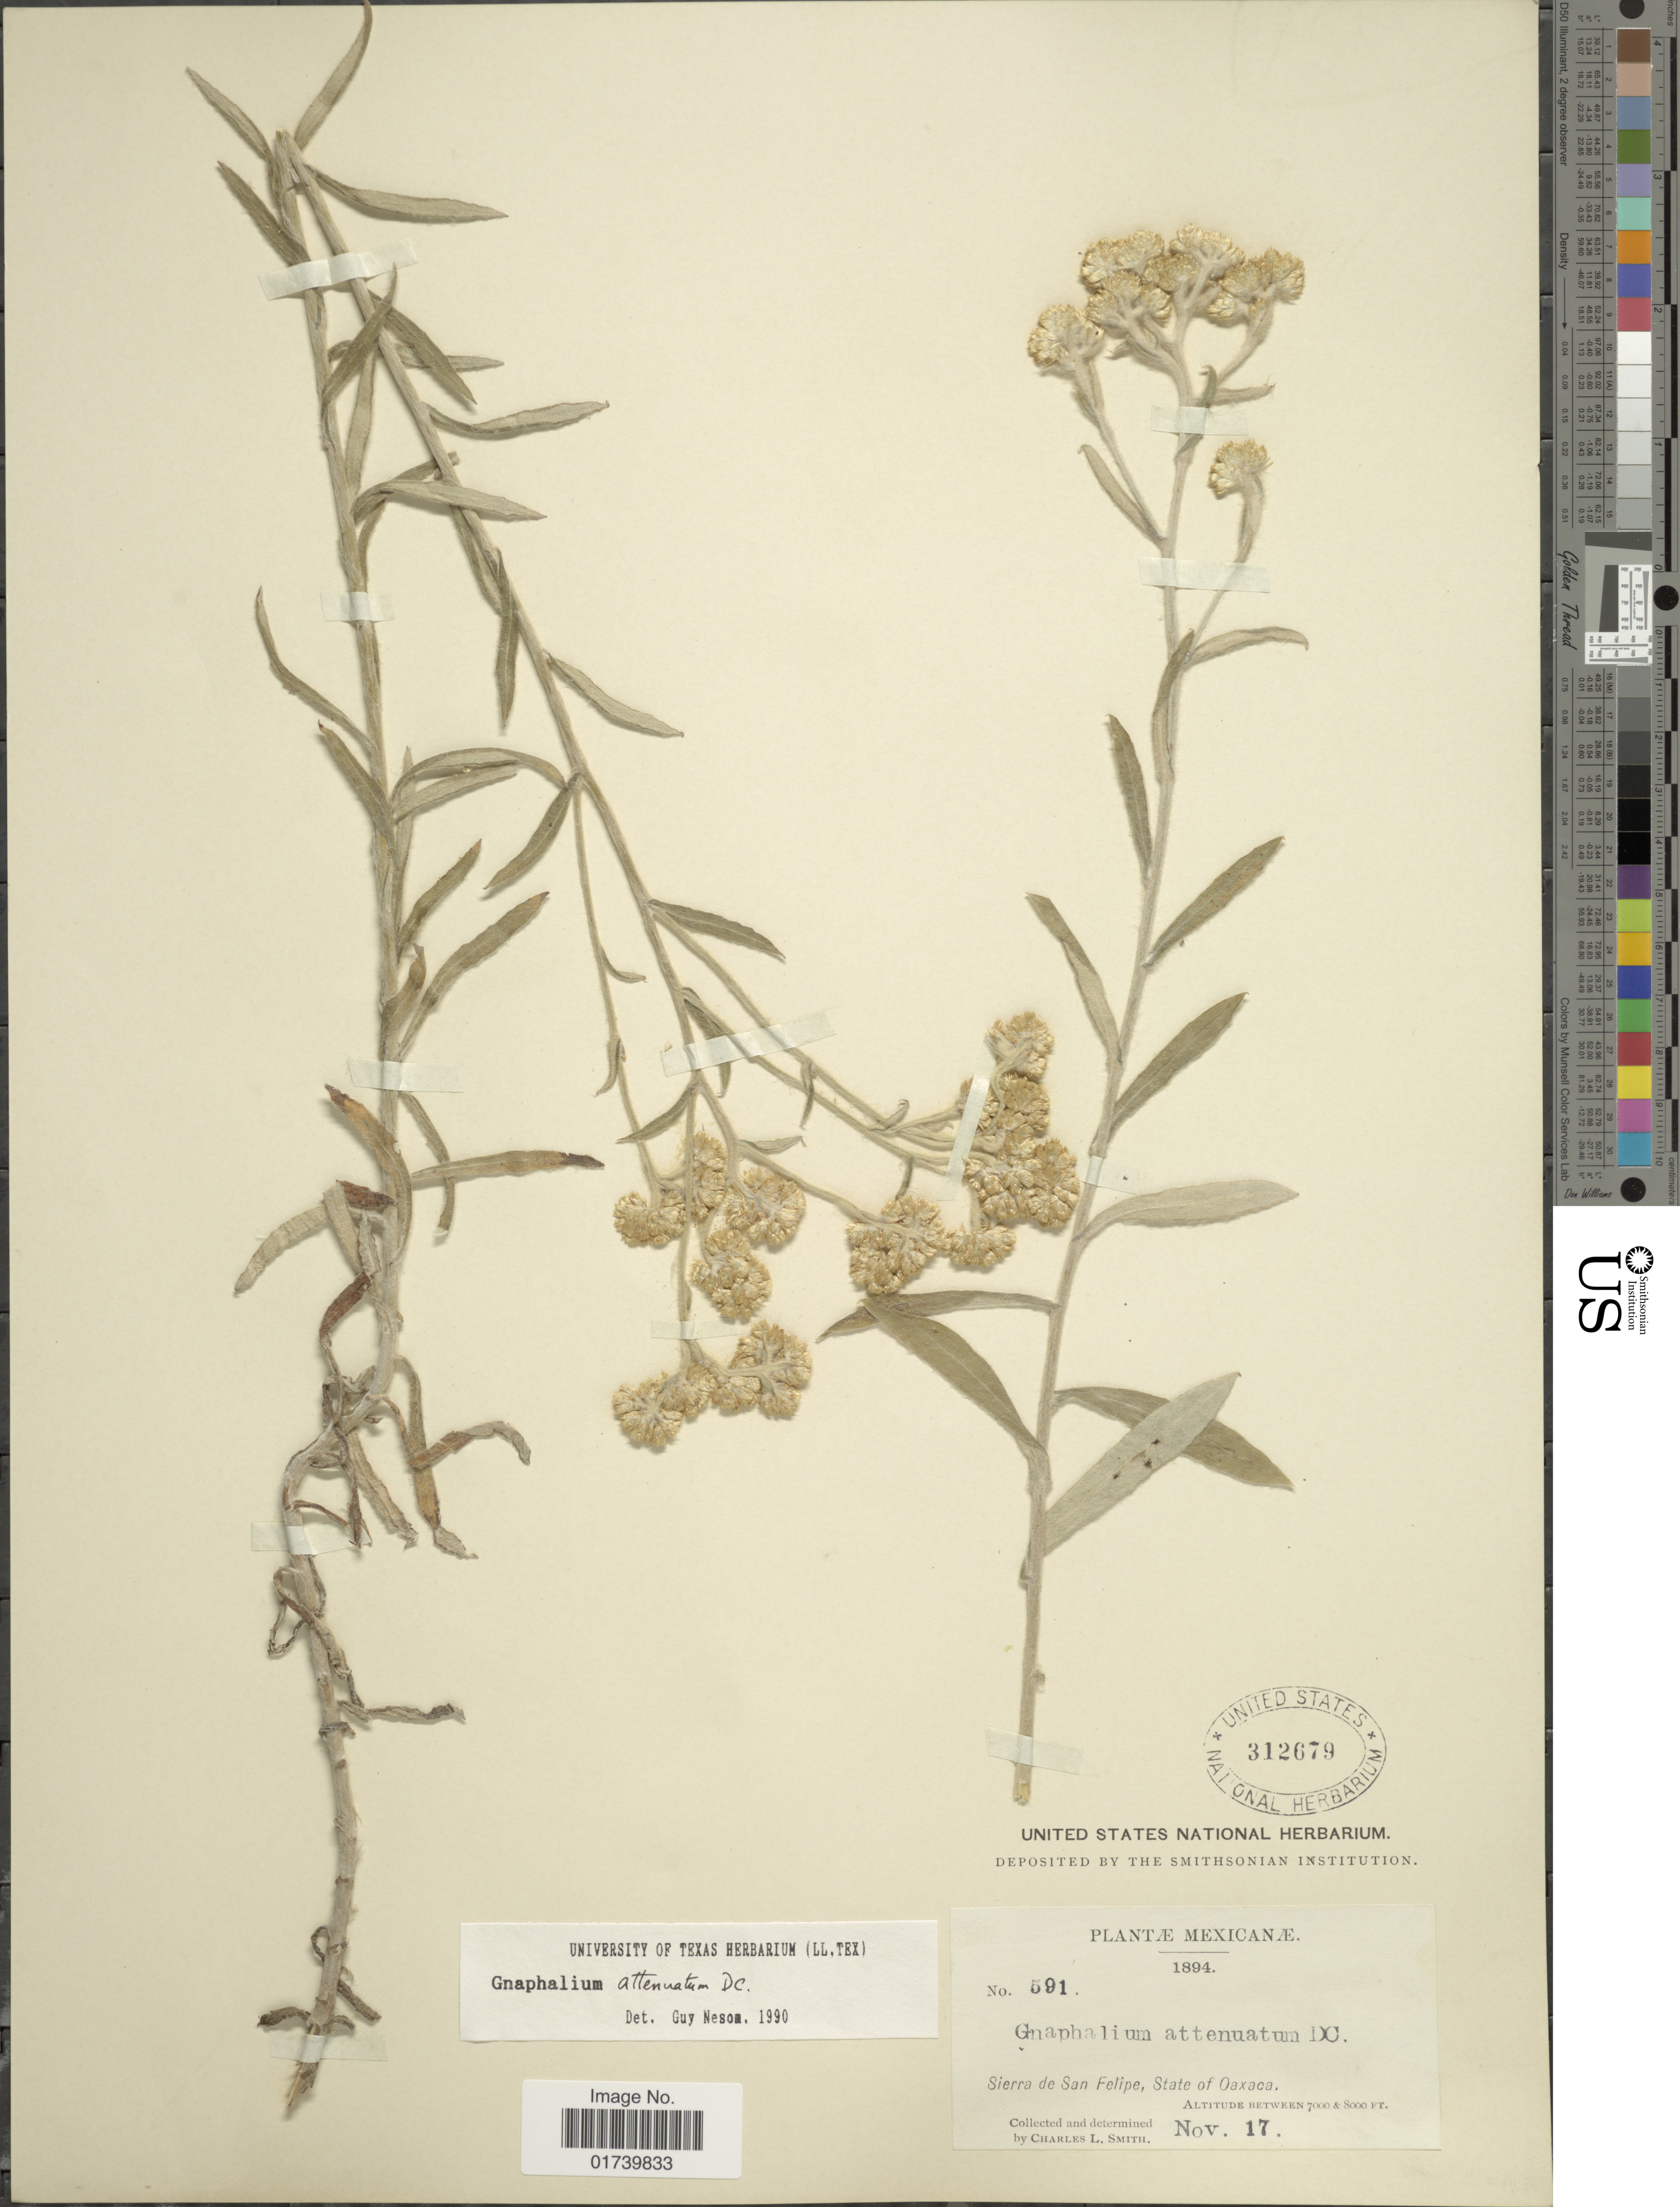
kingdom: Plantae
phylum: Tracheophyta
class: Magnoliopsida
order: Asterales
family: Asteraceae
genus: Pseudognaphalium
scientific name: Pseudognaphalium attenuatum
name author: (DC.) Anderb.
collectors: C. L. Smith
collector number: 591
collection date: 1894-11-17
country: Mexico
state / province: Oaxaca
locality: Sierra de San Felipe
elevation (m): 2134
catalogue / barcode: US 312679